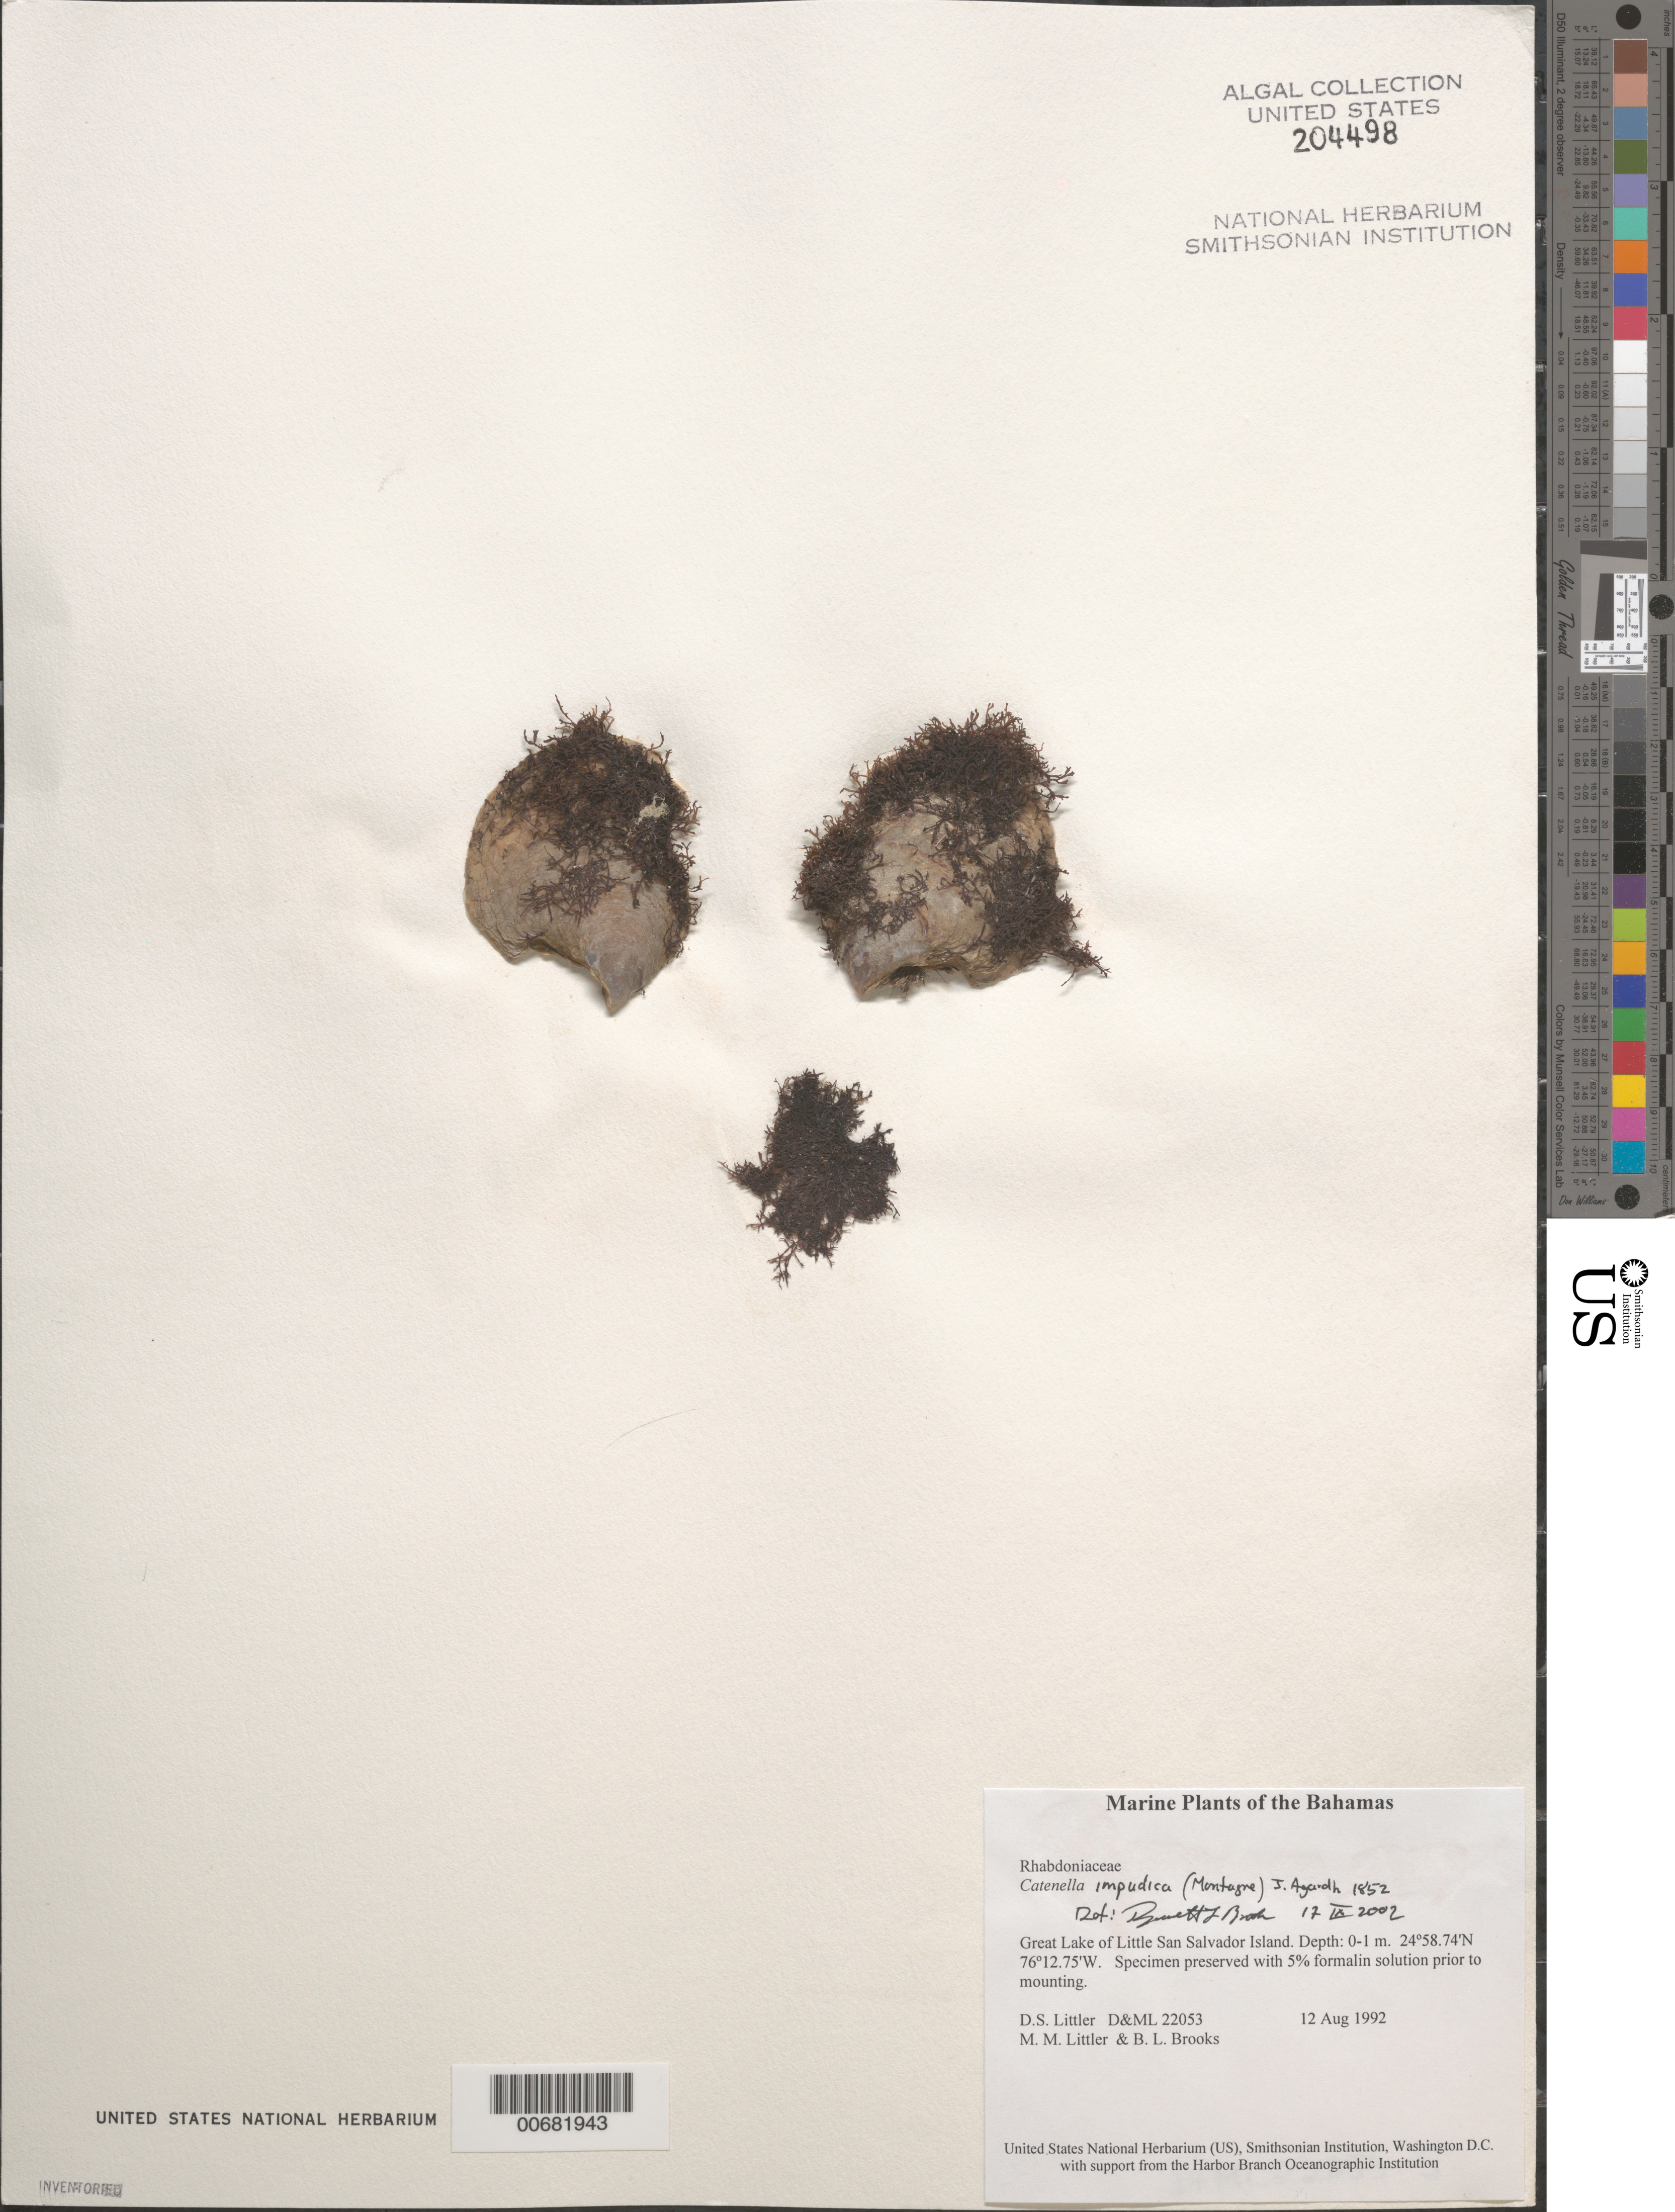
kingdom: Plantae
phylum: Rhodophyta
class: Florideophyceae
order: Gigartinales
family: Caulacanthaceae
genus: Catenella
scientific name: Catenella impudica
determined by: Brooks, B. L., (BOT), Smithsonian Institution - National Museum of Natural History (UNITED STATES)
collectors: D. S. Littler, M. M. Littler & B. Brooks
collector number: D&ML 22053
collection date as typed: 12 Aug 1992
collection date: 1992-08-12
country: Bahamas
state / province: San Salvador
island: Little San Salvador Island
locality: Great Lake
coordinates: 24 58.74' N, 76 12.75' W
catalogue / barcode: US 204498